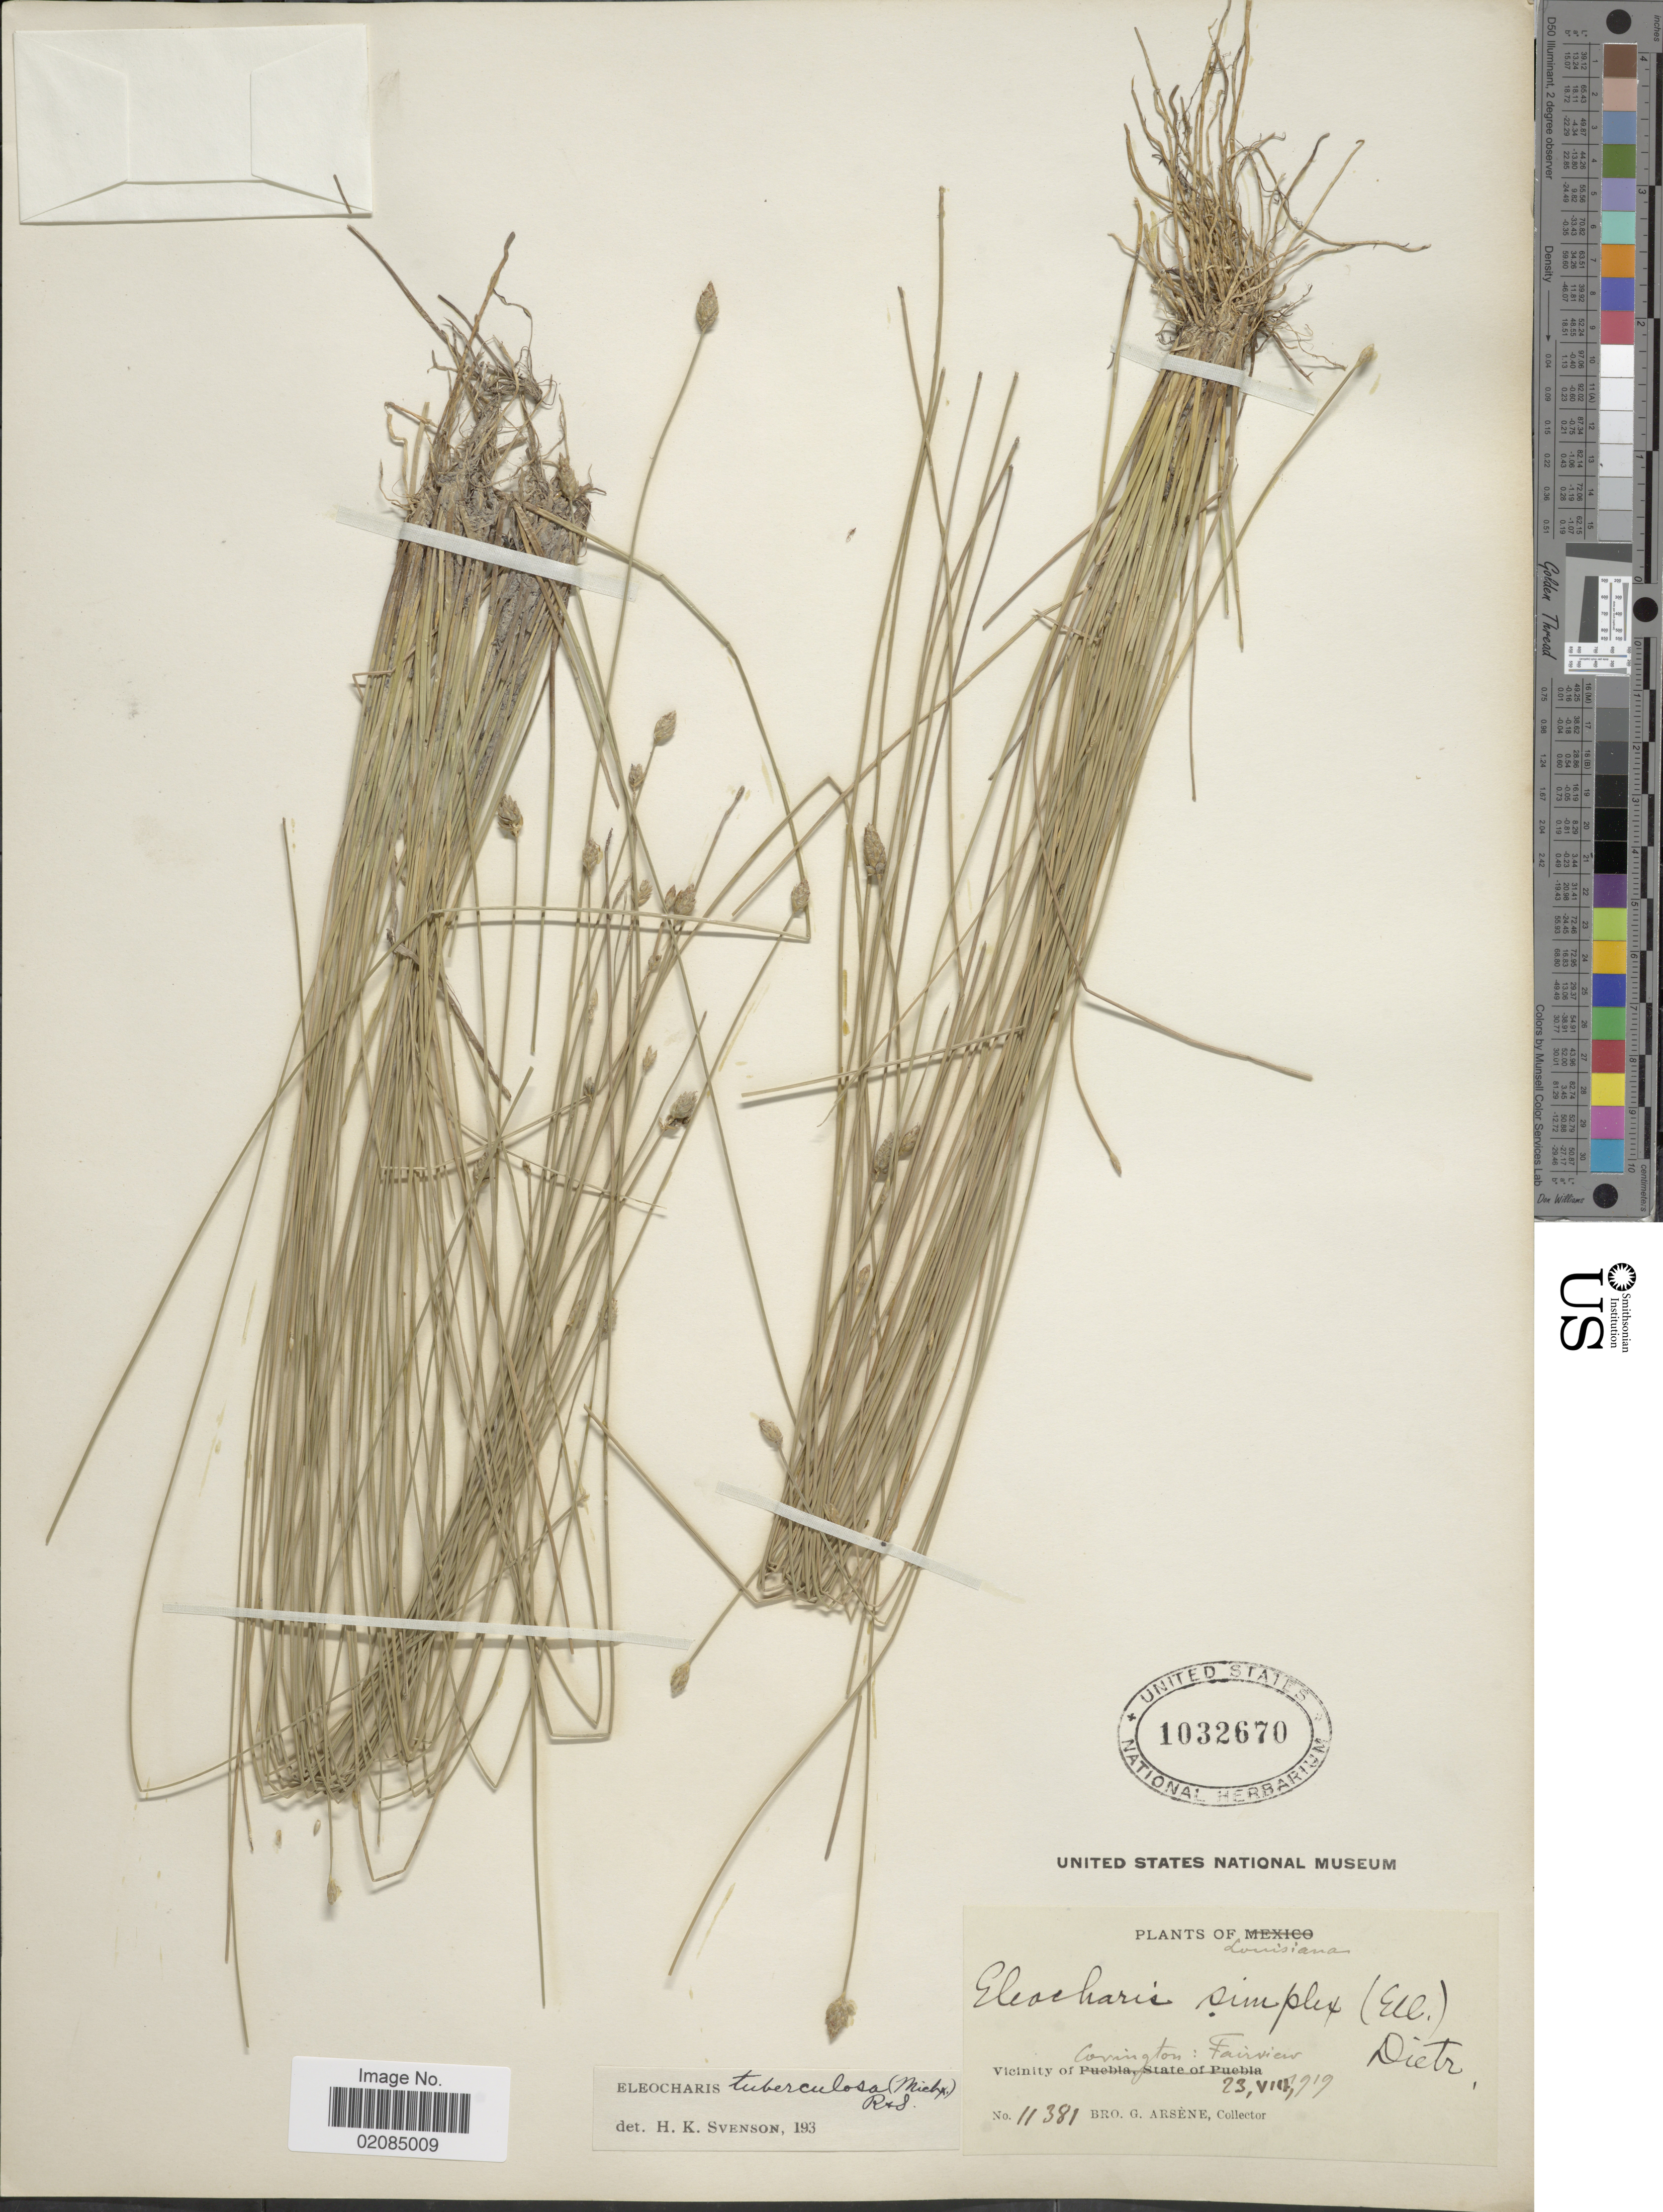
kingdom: Plantae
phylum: Tracheophyta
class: Liliopsida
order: Poales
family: Cyperaceae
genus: Eleocharis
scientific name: Eleocharis tuberculosa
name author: (Michx.) Roem. & Schult.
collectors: Bro. G. Arsène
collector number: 11381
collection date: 1919-08-23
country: United States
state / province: Louisiana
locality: Vicinity of Covington: Fairview.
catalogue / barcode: US 1032670